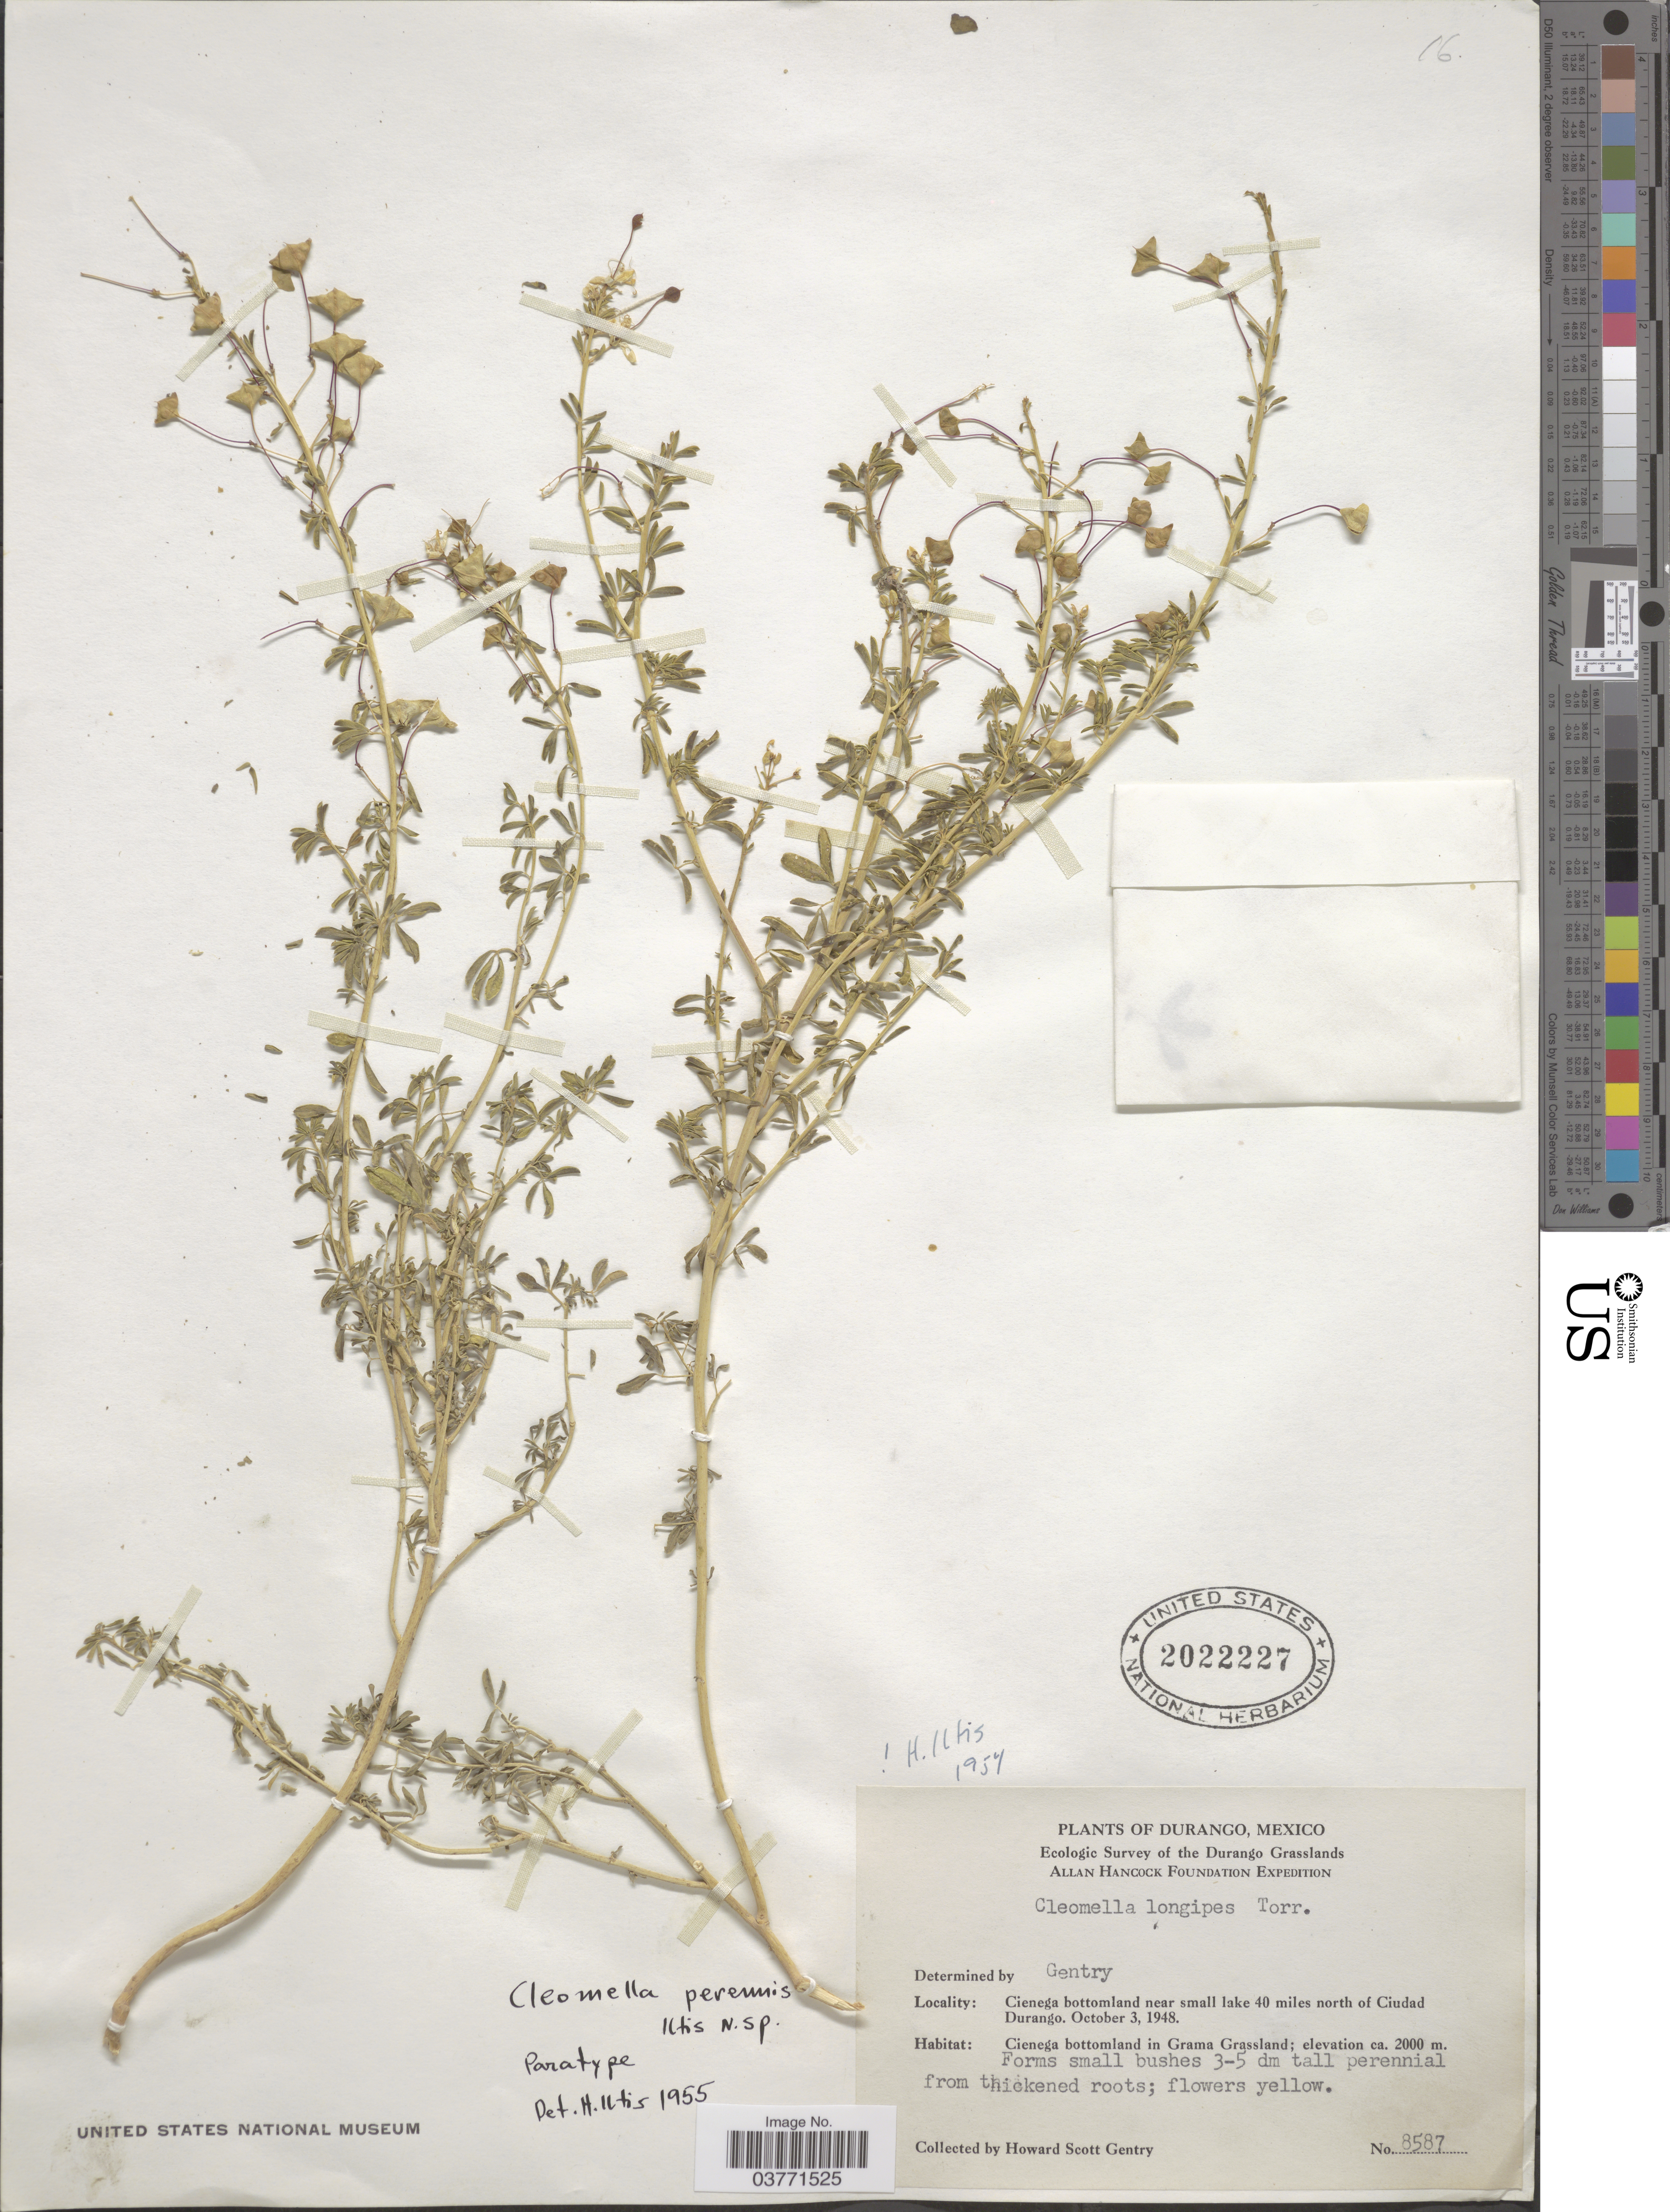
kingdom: Plantae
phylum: Tracheophyta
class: Magnoliopsida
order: Brassicales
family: Cleomaceae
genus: Cleomella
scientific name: Cleomella perennis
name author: Iltis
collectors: H. S. Gentry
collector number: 8587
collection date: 1948-10-03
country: Mexico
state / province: Durango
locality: Cienega bottomland near small lake 40 miles north of Ciudad Durango.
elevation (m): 2000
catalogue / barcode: US 2022227